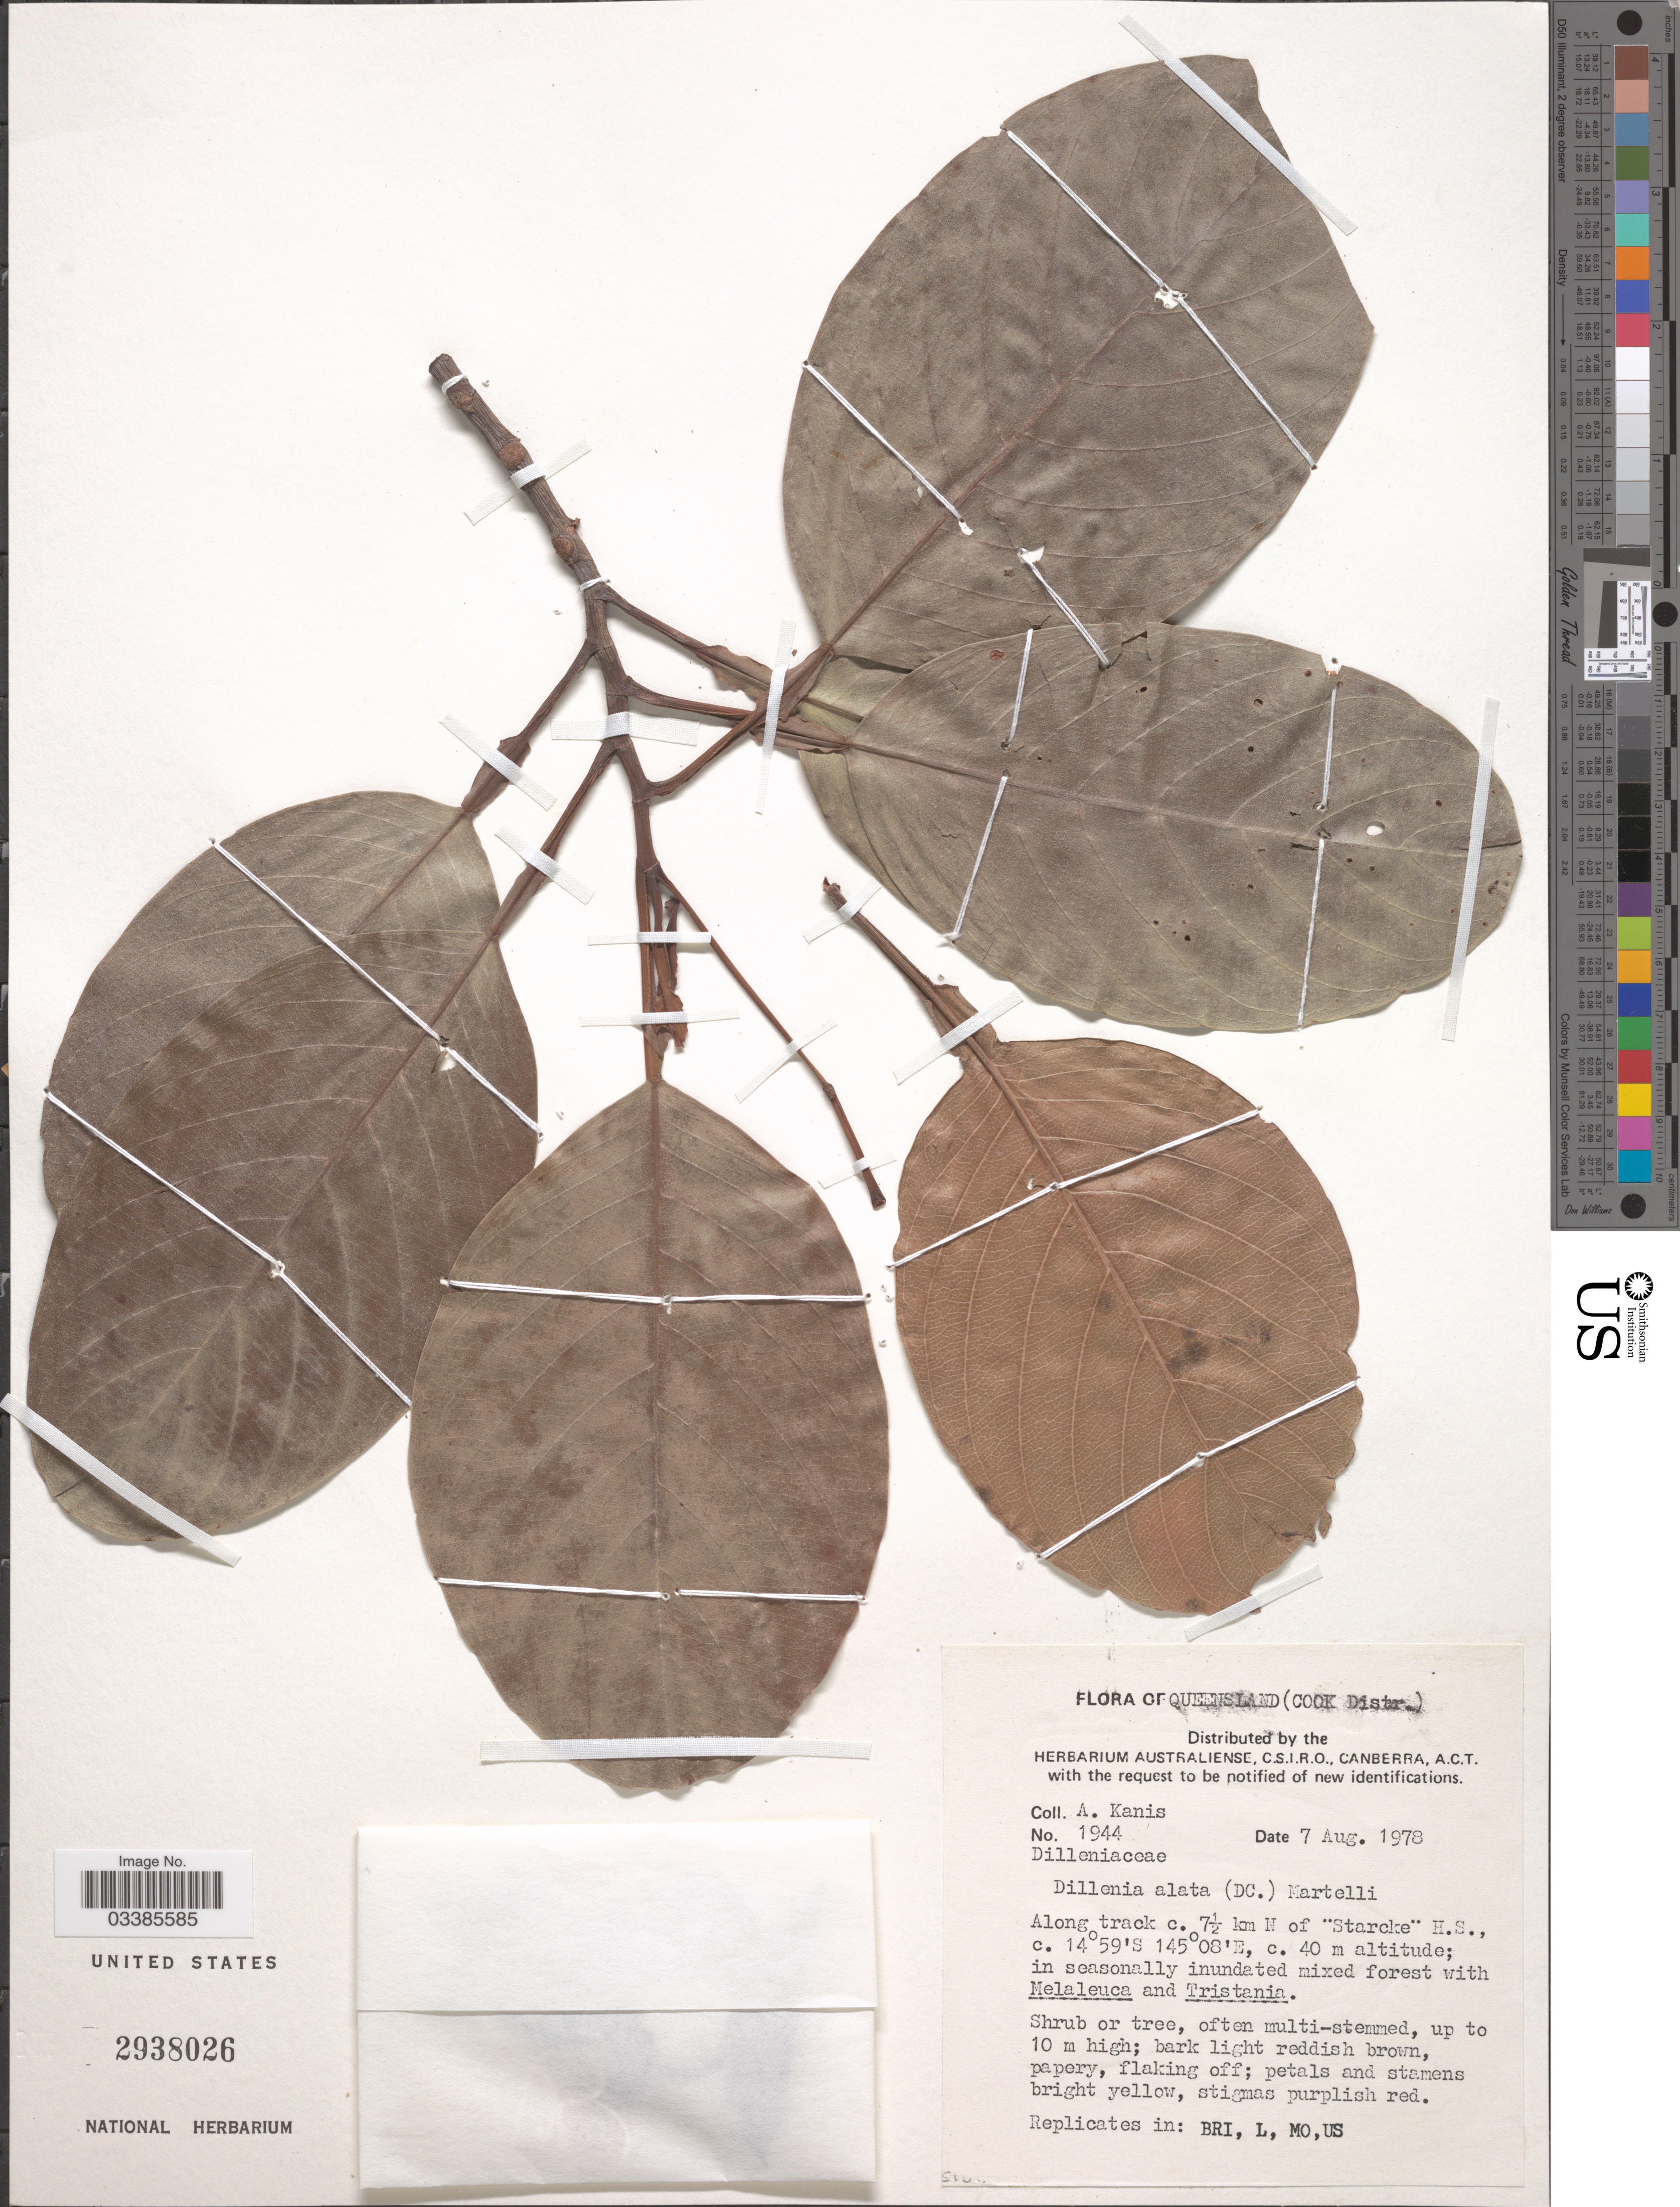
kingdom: Plantae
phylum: Tracheophyta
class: Magnoliopsida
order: Dilleniales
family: Dilleniaceae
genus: Dillenia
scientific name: Dillenia alata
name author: A. DC.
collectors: A. Kanis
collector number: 1944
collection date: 1978-08-07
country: Australia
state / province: Queensland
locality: Cook Distr. Along track c. 7½ km N of "Starcke" H. S.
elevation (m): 40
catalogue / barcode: US 2938026